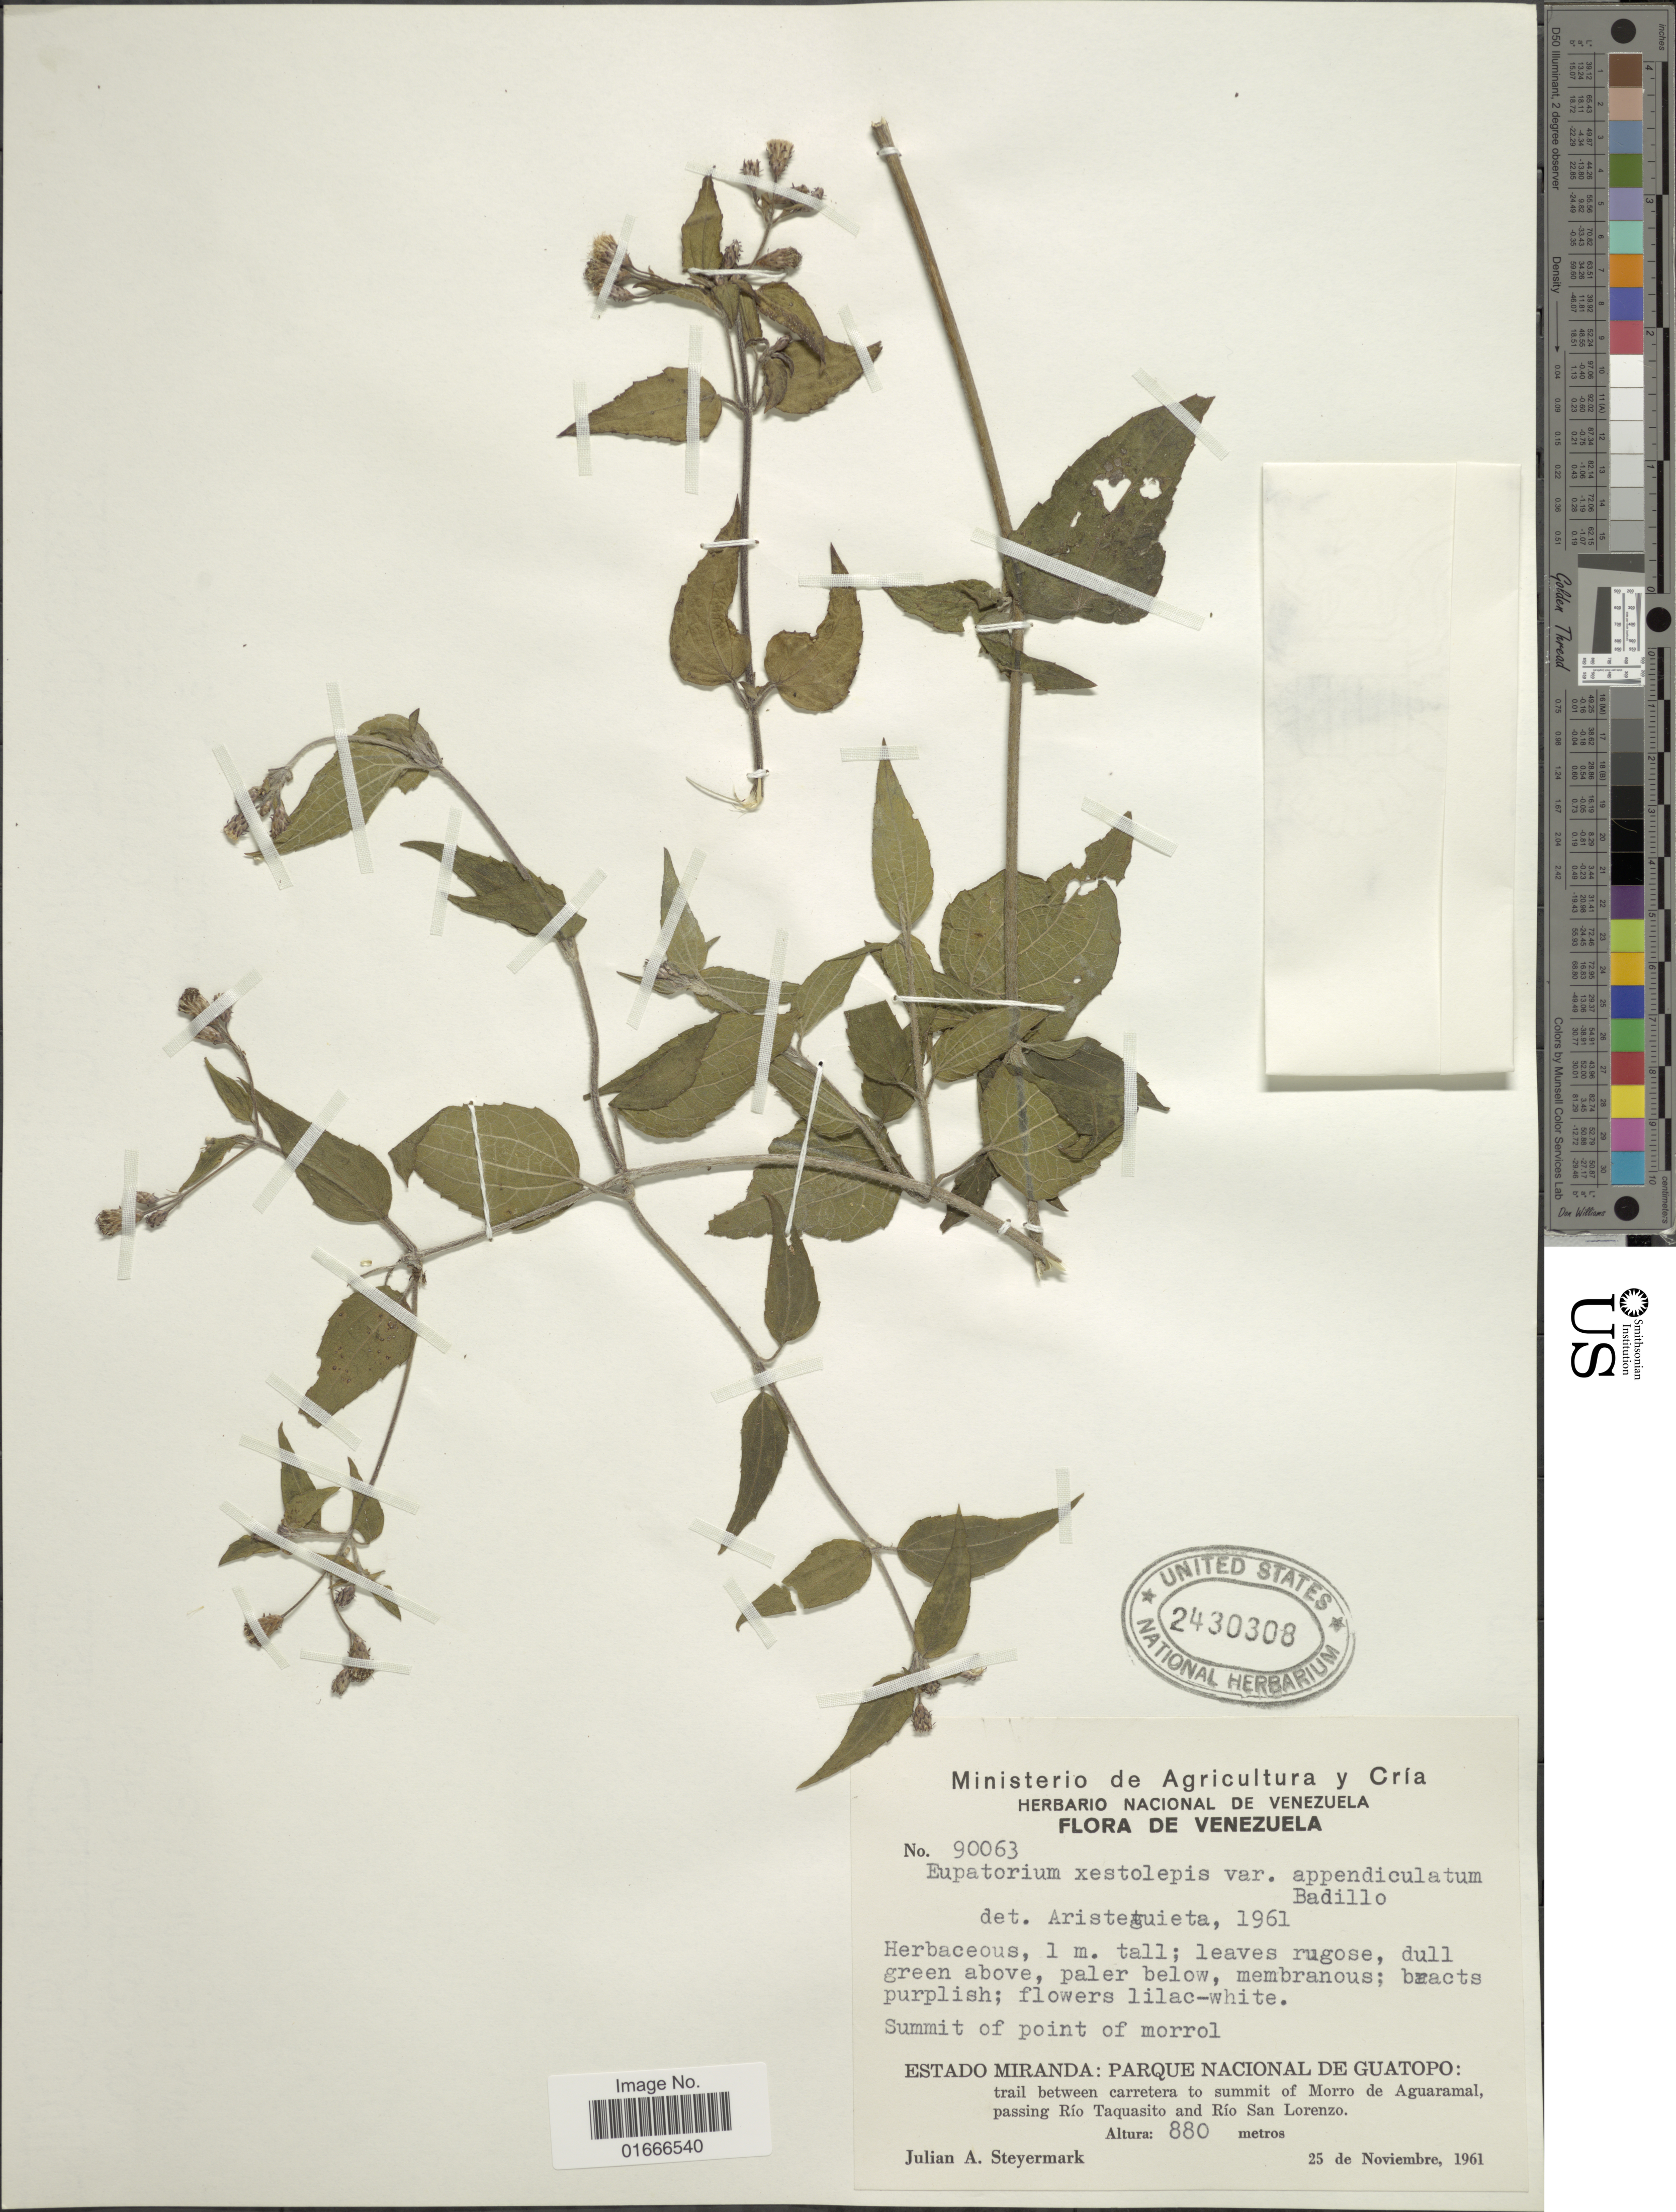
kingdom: Plantae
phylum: Tracheophyta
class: Magnoliopsida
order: Asterales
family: Asteraceae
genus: Chromolaena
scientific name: Chromolaena uromeres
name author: (B.L. Rob.) R.M. King & H. Rob.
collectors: J. Steyermark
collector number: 90063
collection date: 1961-11-25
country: Venezuela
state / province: Miranda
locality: Summitof point of morrol, Parque Nacional de Guatopo, trail between carretera to summit of Morro de Aguaramal, passing Rio Taquasito and Rio San Lorenzo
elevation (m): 880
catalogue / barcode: US 2430308